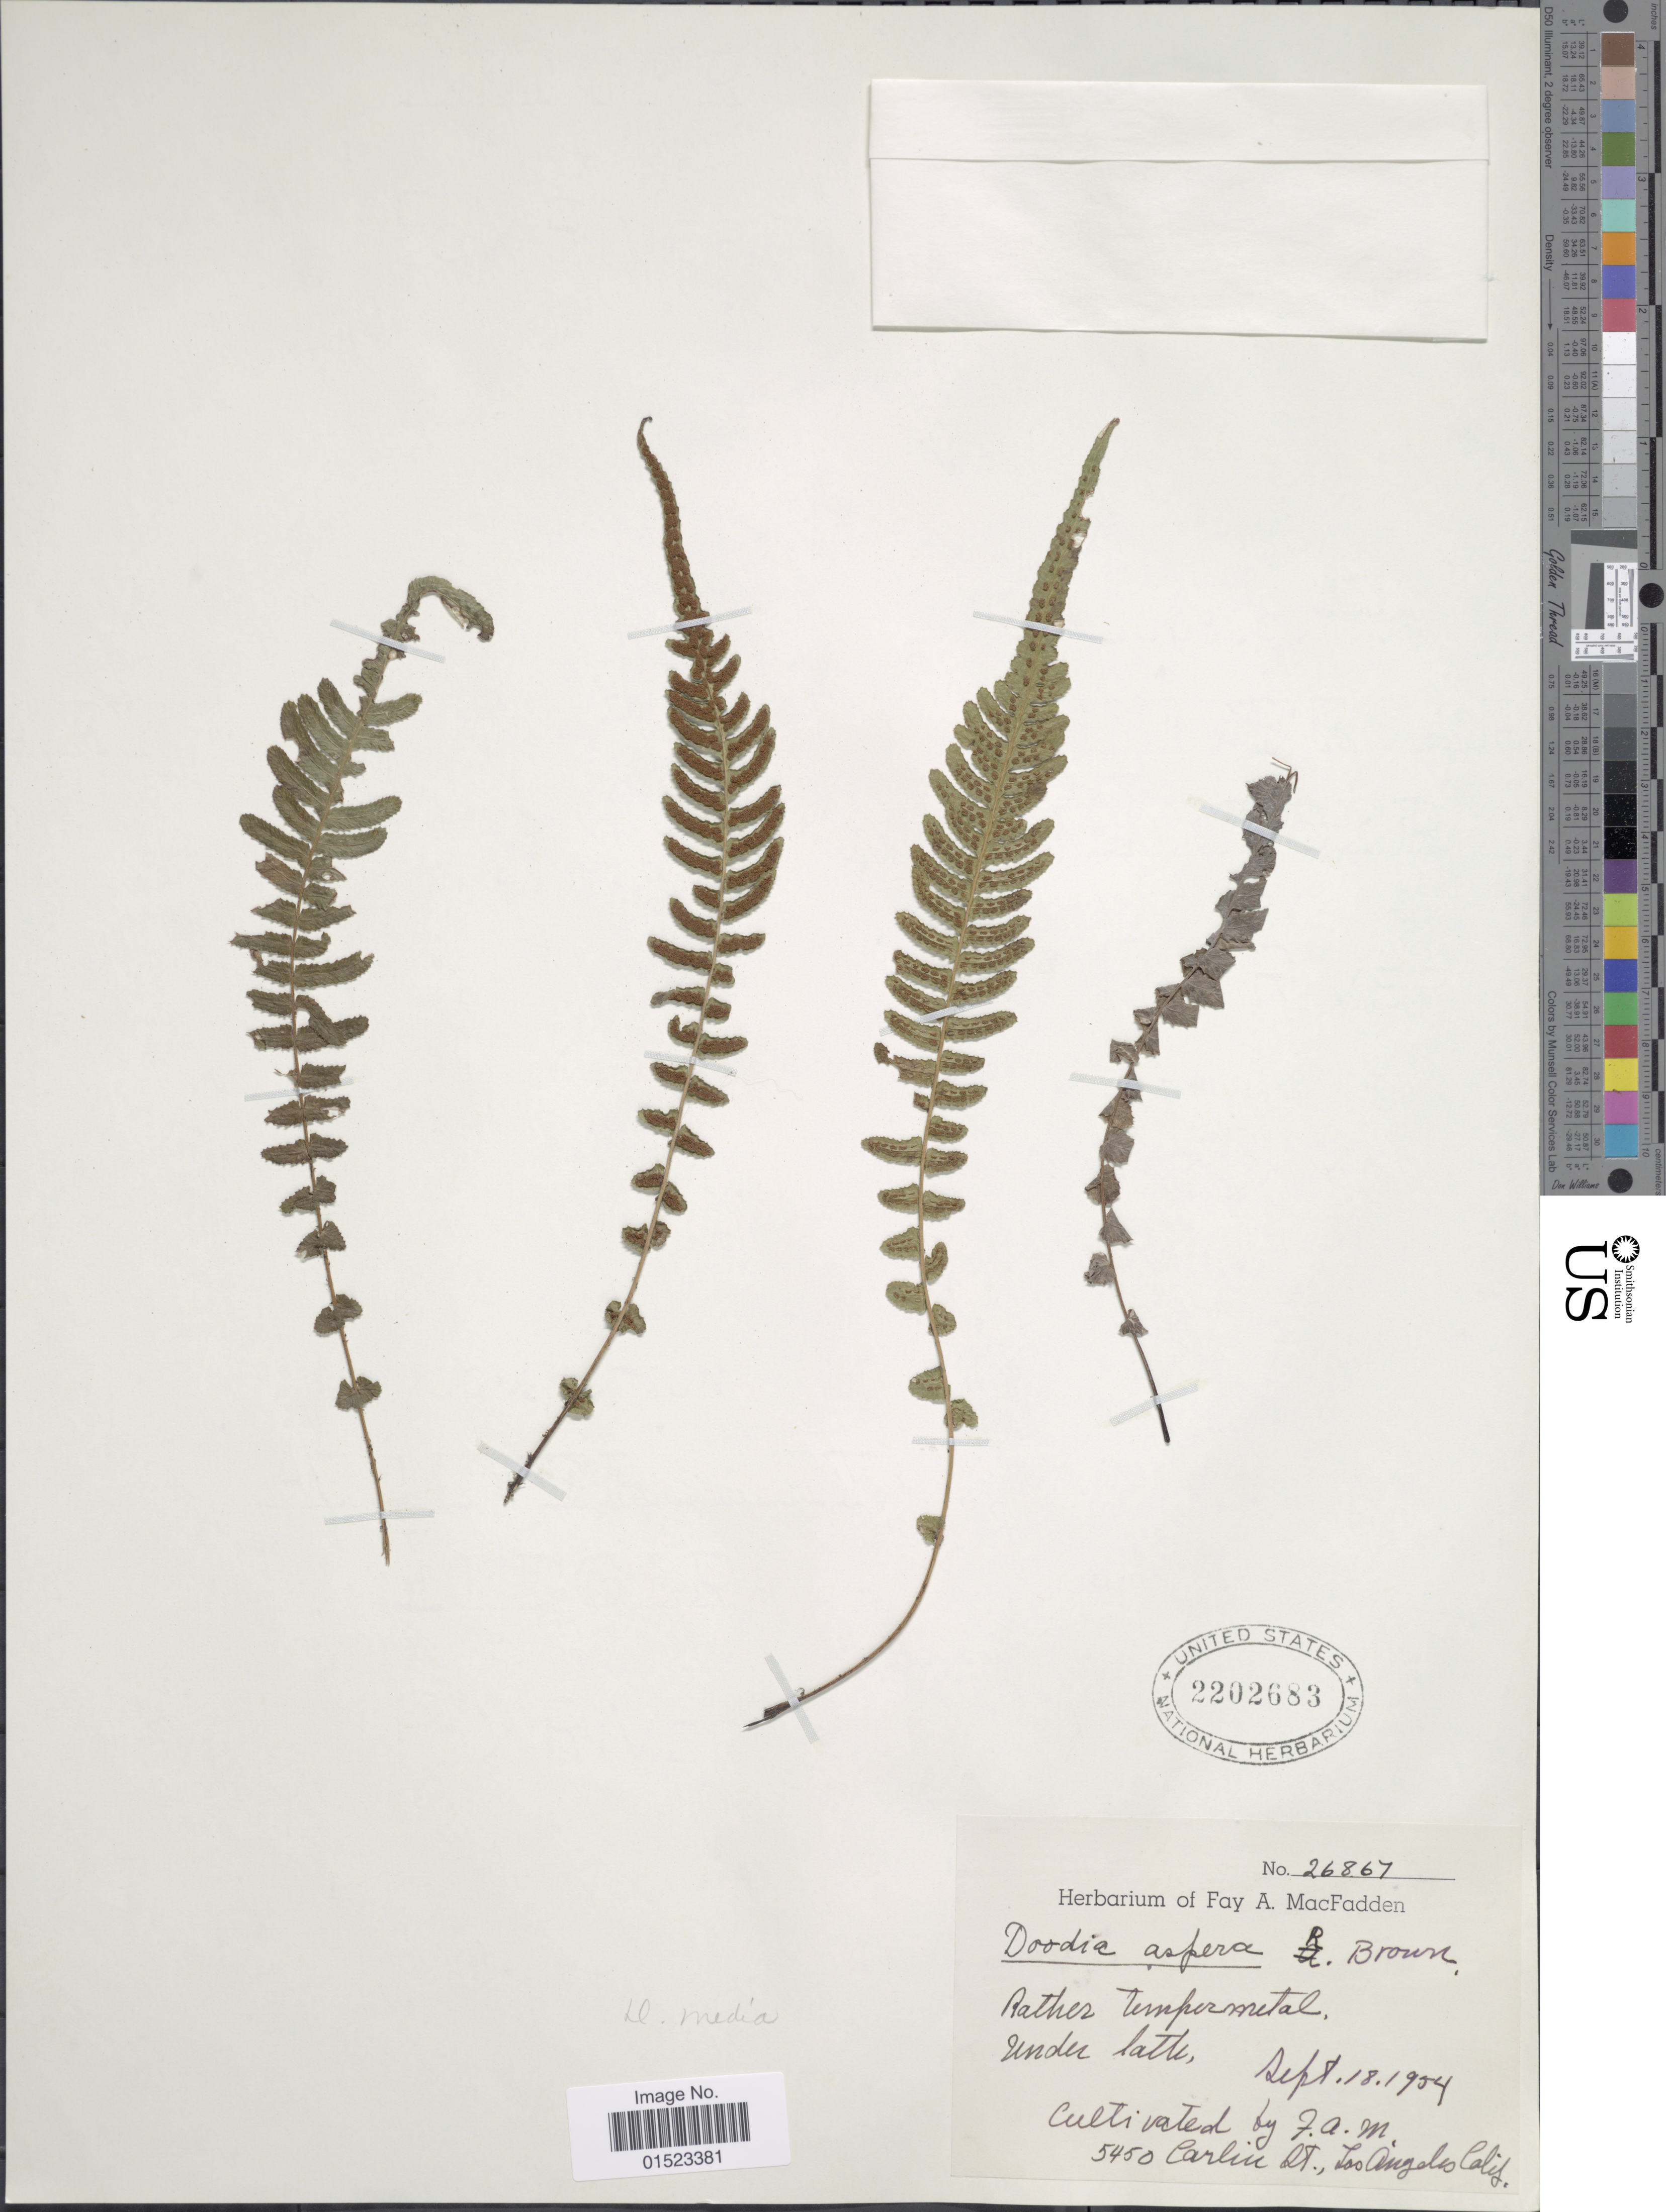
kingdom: Plantae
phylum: Tracheophyta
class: Polypodiopsida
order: Polypodiales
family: Blechnaceae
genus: Blechnum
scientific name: Blechnum medium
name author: (R. Br.) Christenh.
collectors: F. MacFadden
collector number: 26867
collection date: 1954-09-18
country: United States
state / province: California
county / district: Los Angeles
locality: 5450 Carlin St., Los Angeles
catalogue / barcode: US 2202683